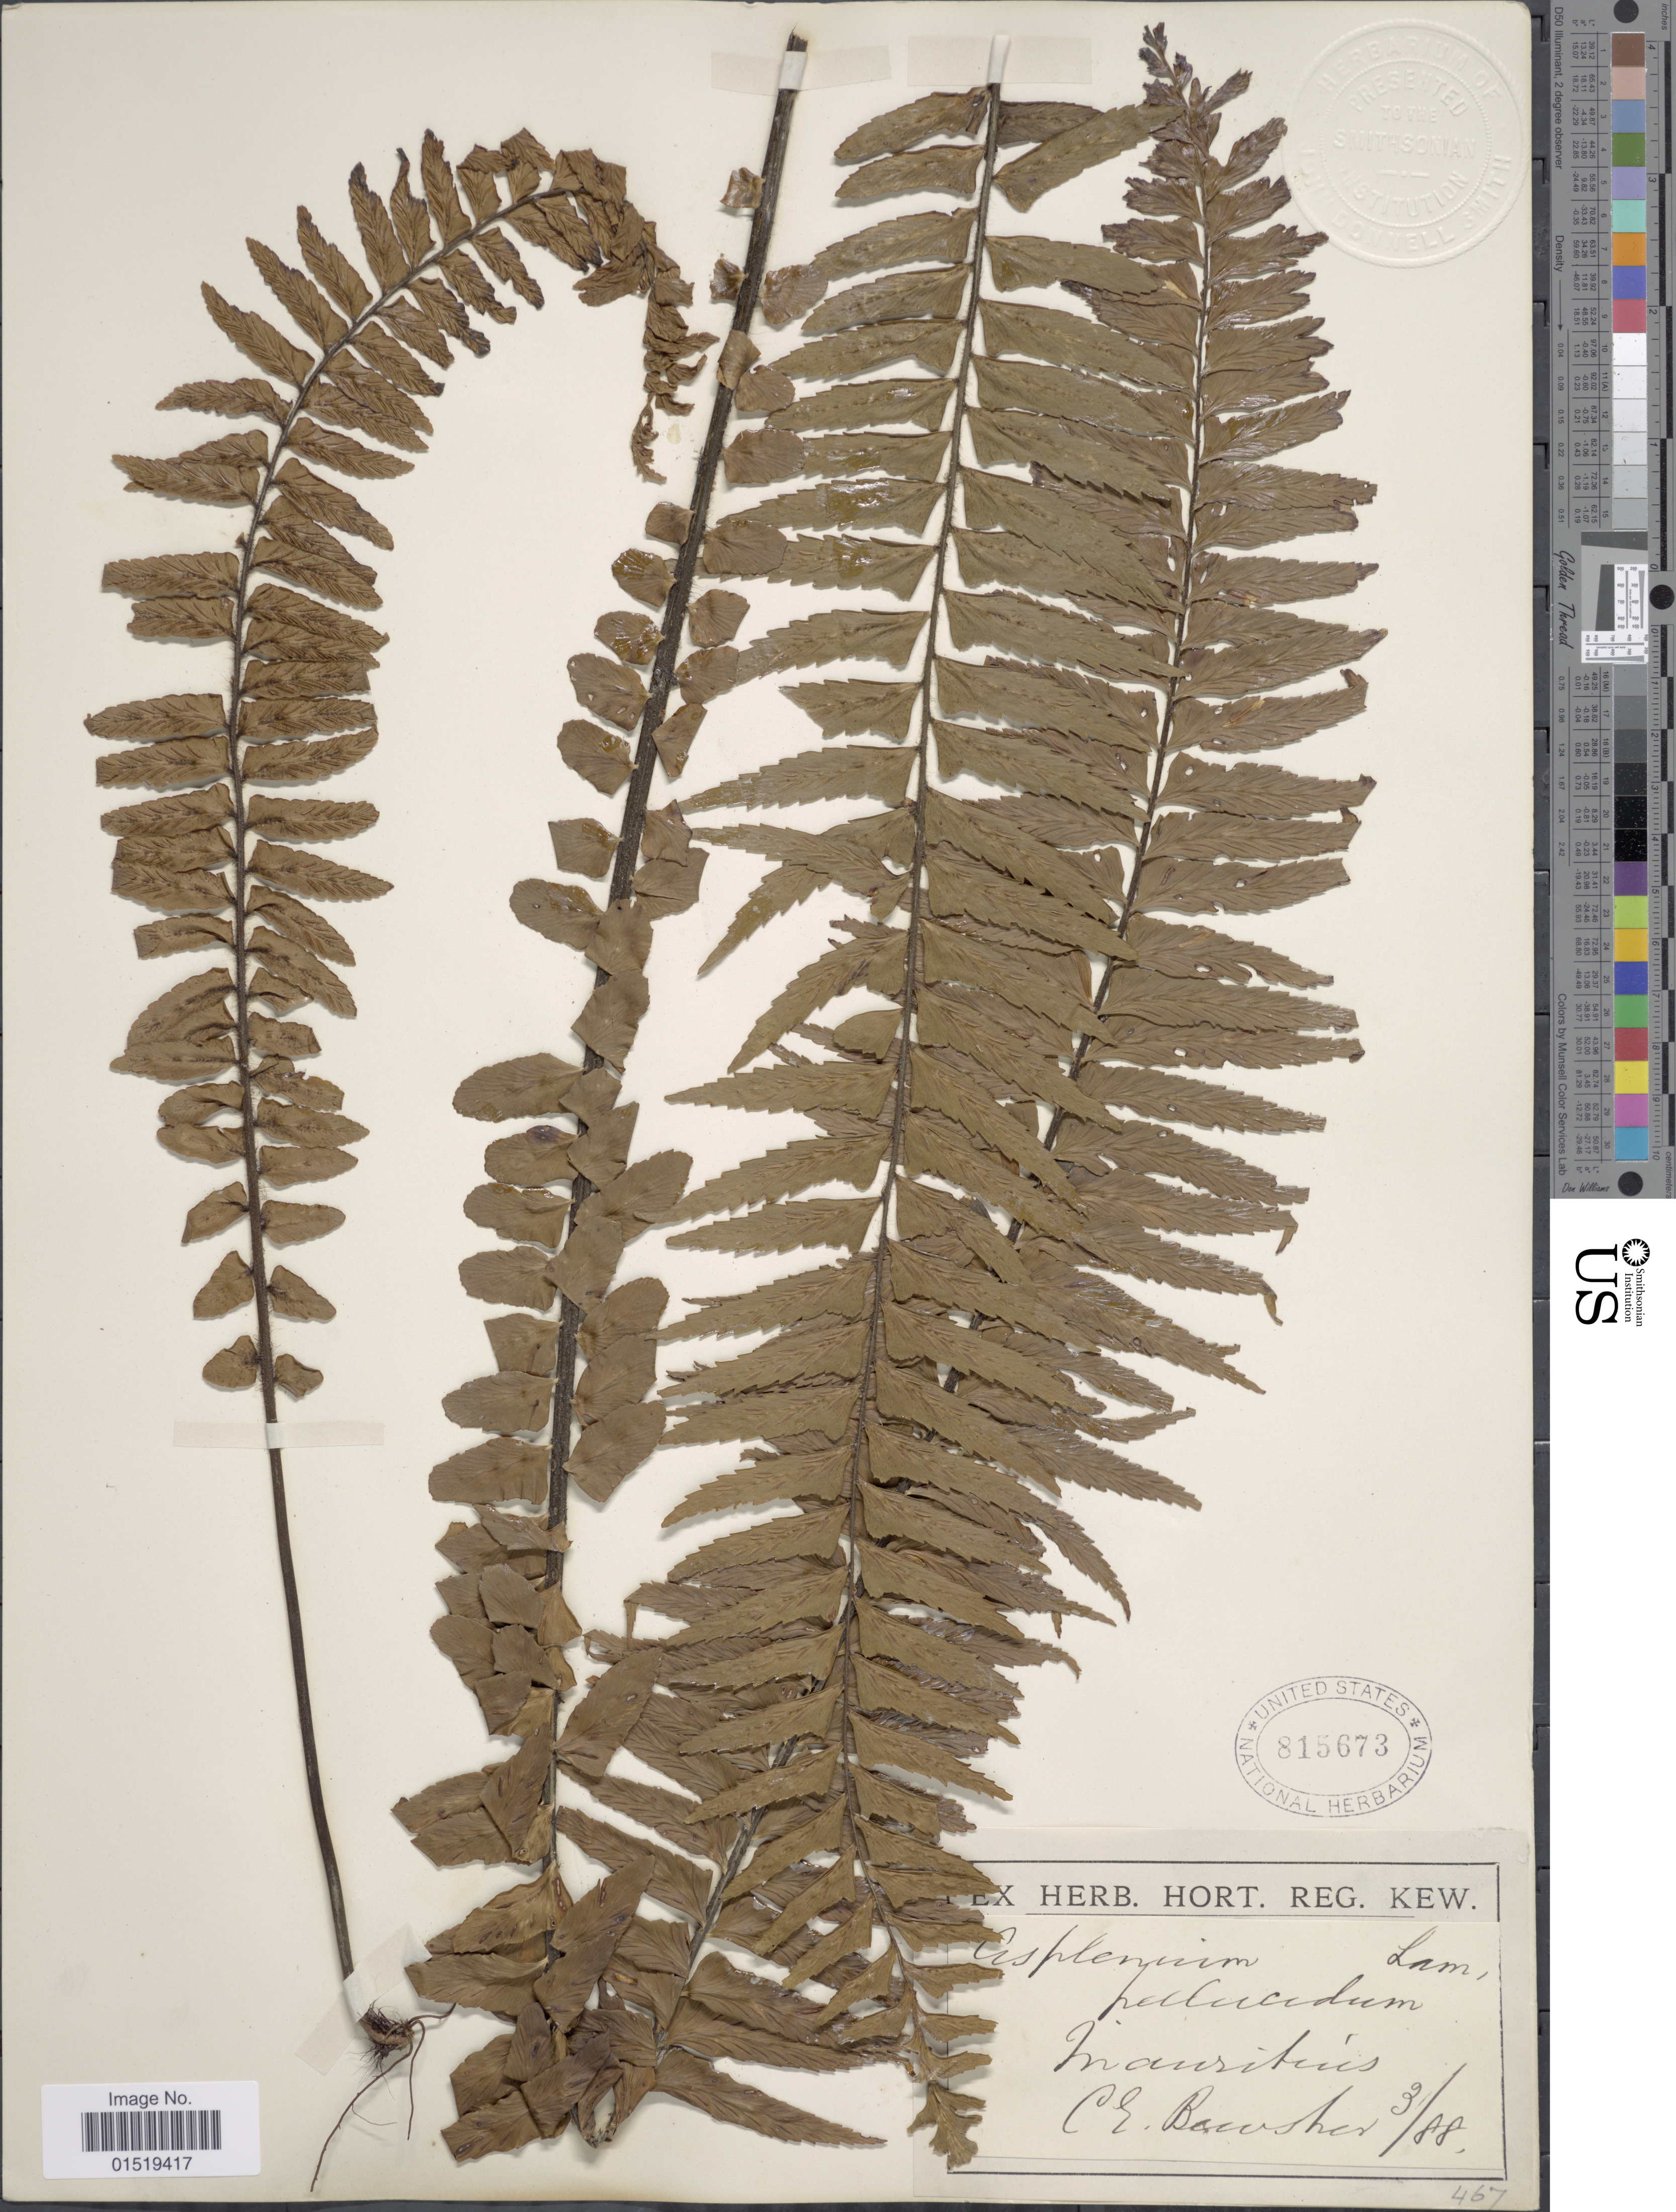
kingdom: Plantae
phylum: Tracheophyta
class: Polypodiopsida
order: Polypodiales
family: Aspleniaceae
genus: Asplenium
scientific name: Asplenium pellucidum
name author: Lam.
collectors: C. Bewsher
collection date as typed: Transcribed d/m/y: /3/88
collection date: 1888-03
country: Mauritius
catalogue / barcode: US 815673